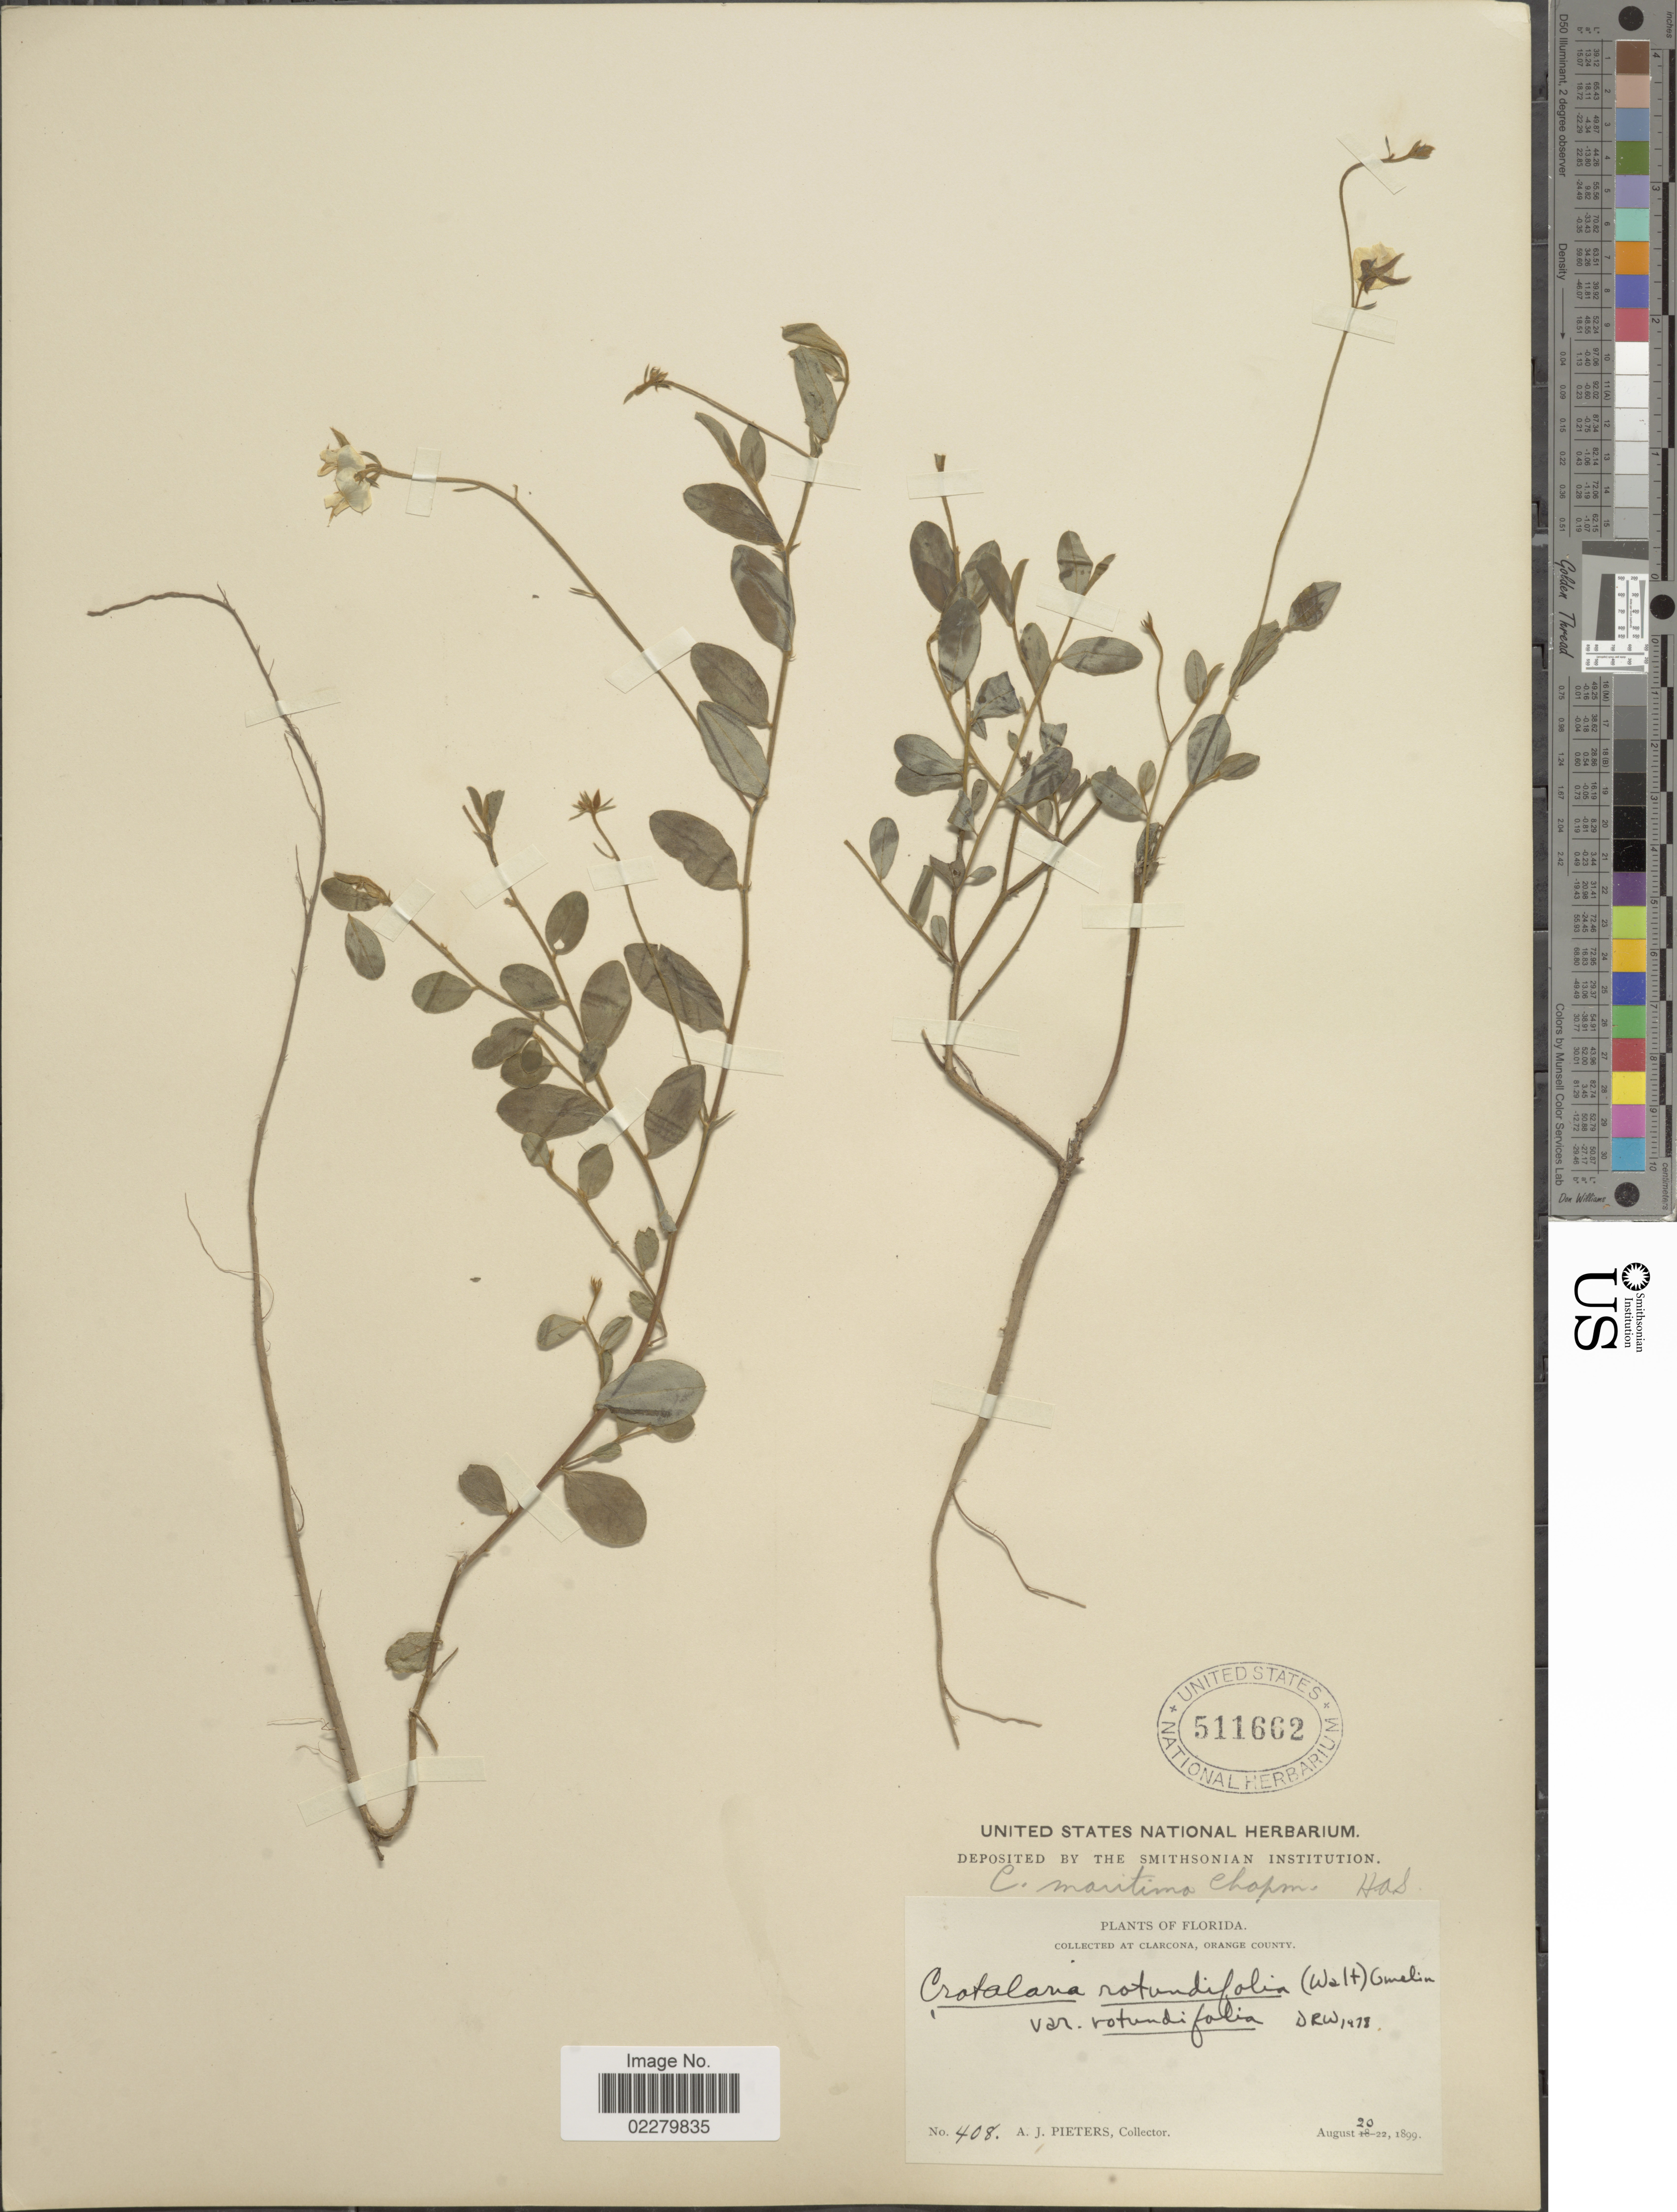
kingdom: Plantae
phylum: Tracheophyta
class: Magnoliopsida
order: Fabales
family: Fabaceae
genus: Crotalaria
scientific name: Crotalaria rotundifolia var. rotundifolia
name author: (Walter) J.F. Gmel.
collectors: A. Pieters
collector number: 408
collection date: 1899-08-20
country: United States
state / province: Florida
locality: At Clarcona, Orange County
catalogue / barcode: US 511662